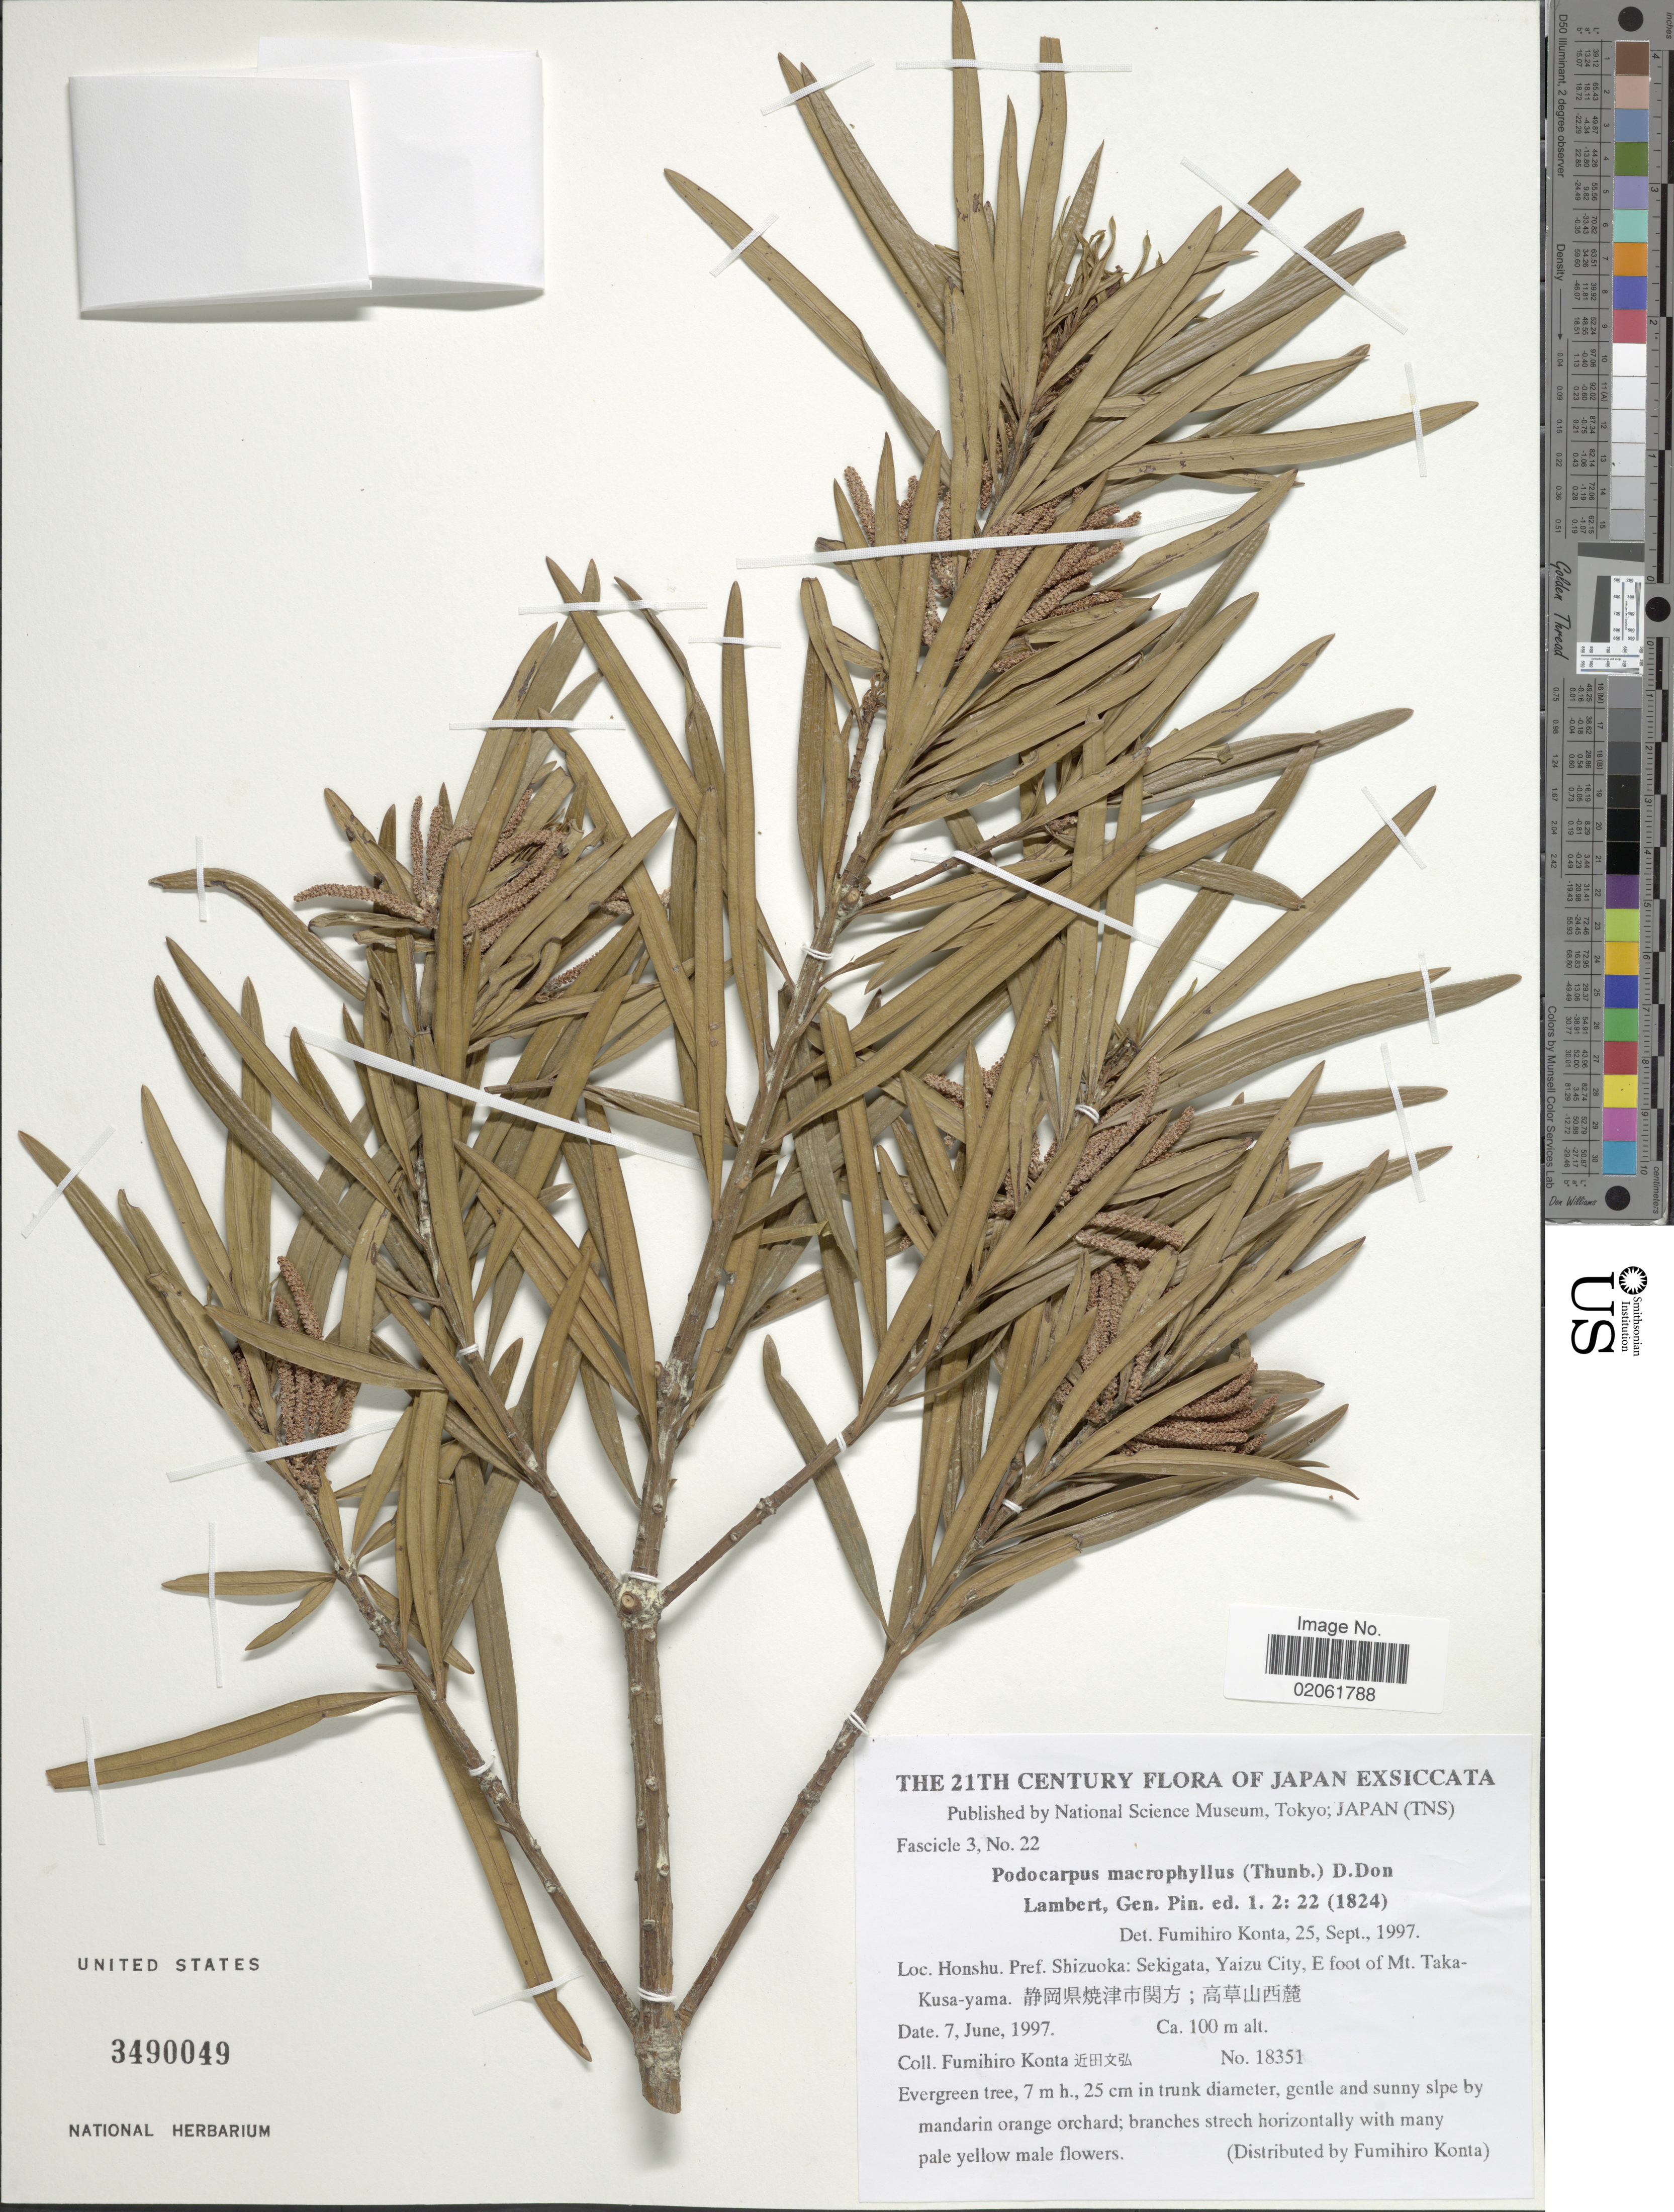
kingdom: Plantae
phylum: Tracheophyta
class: Pinopsida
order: Pinales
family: Podocarpaceae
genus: Podocarpus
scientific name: Podocarpus macrophyllus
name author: (Thunb.) Sweet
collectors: F. Konta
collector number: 18351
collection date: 1997-06-07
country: Japan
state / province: Sizuoka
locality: Honshu. Pref. Shizuoka: Sekigata, Yaizu City, E foot of Mt. Taka-Kusa-yama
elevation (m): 100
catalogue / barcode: US 3490049